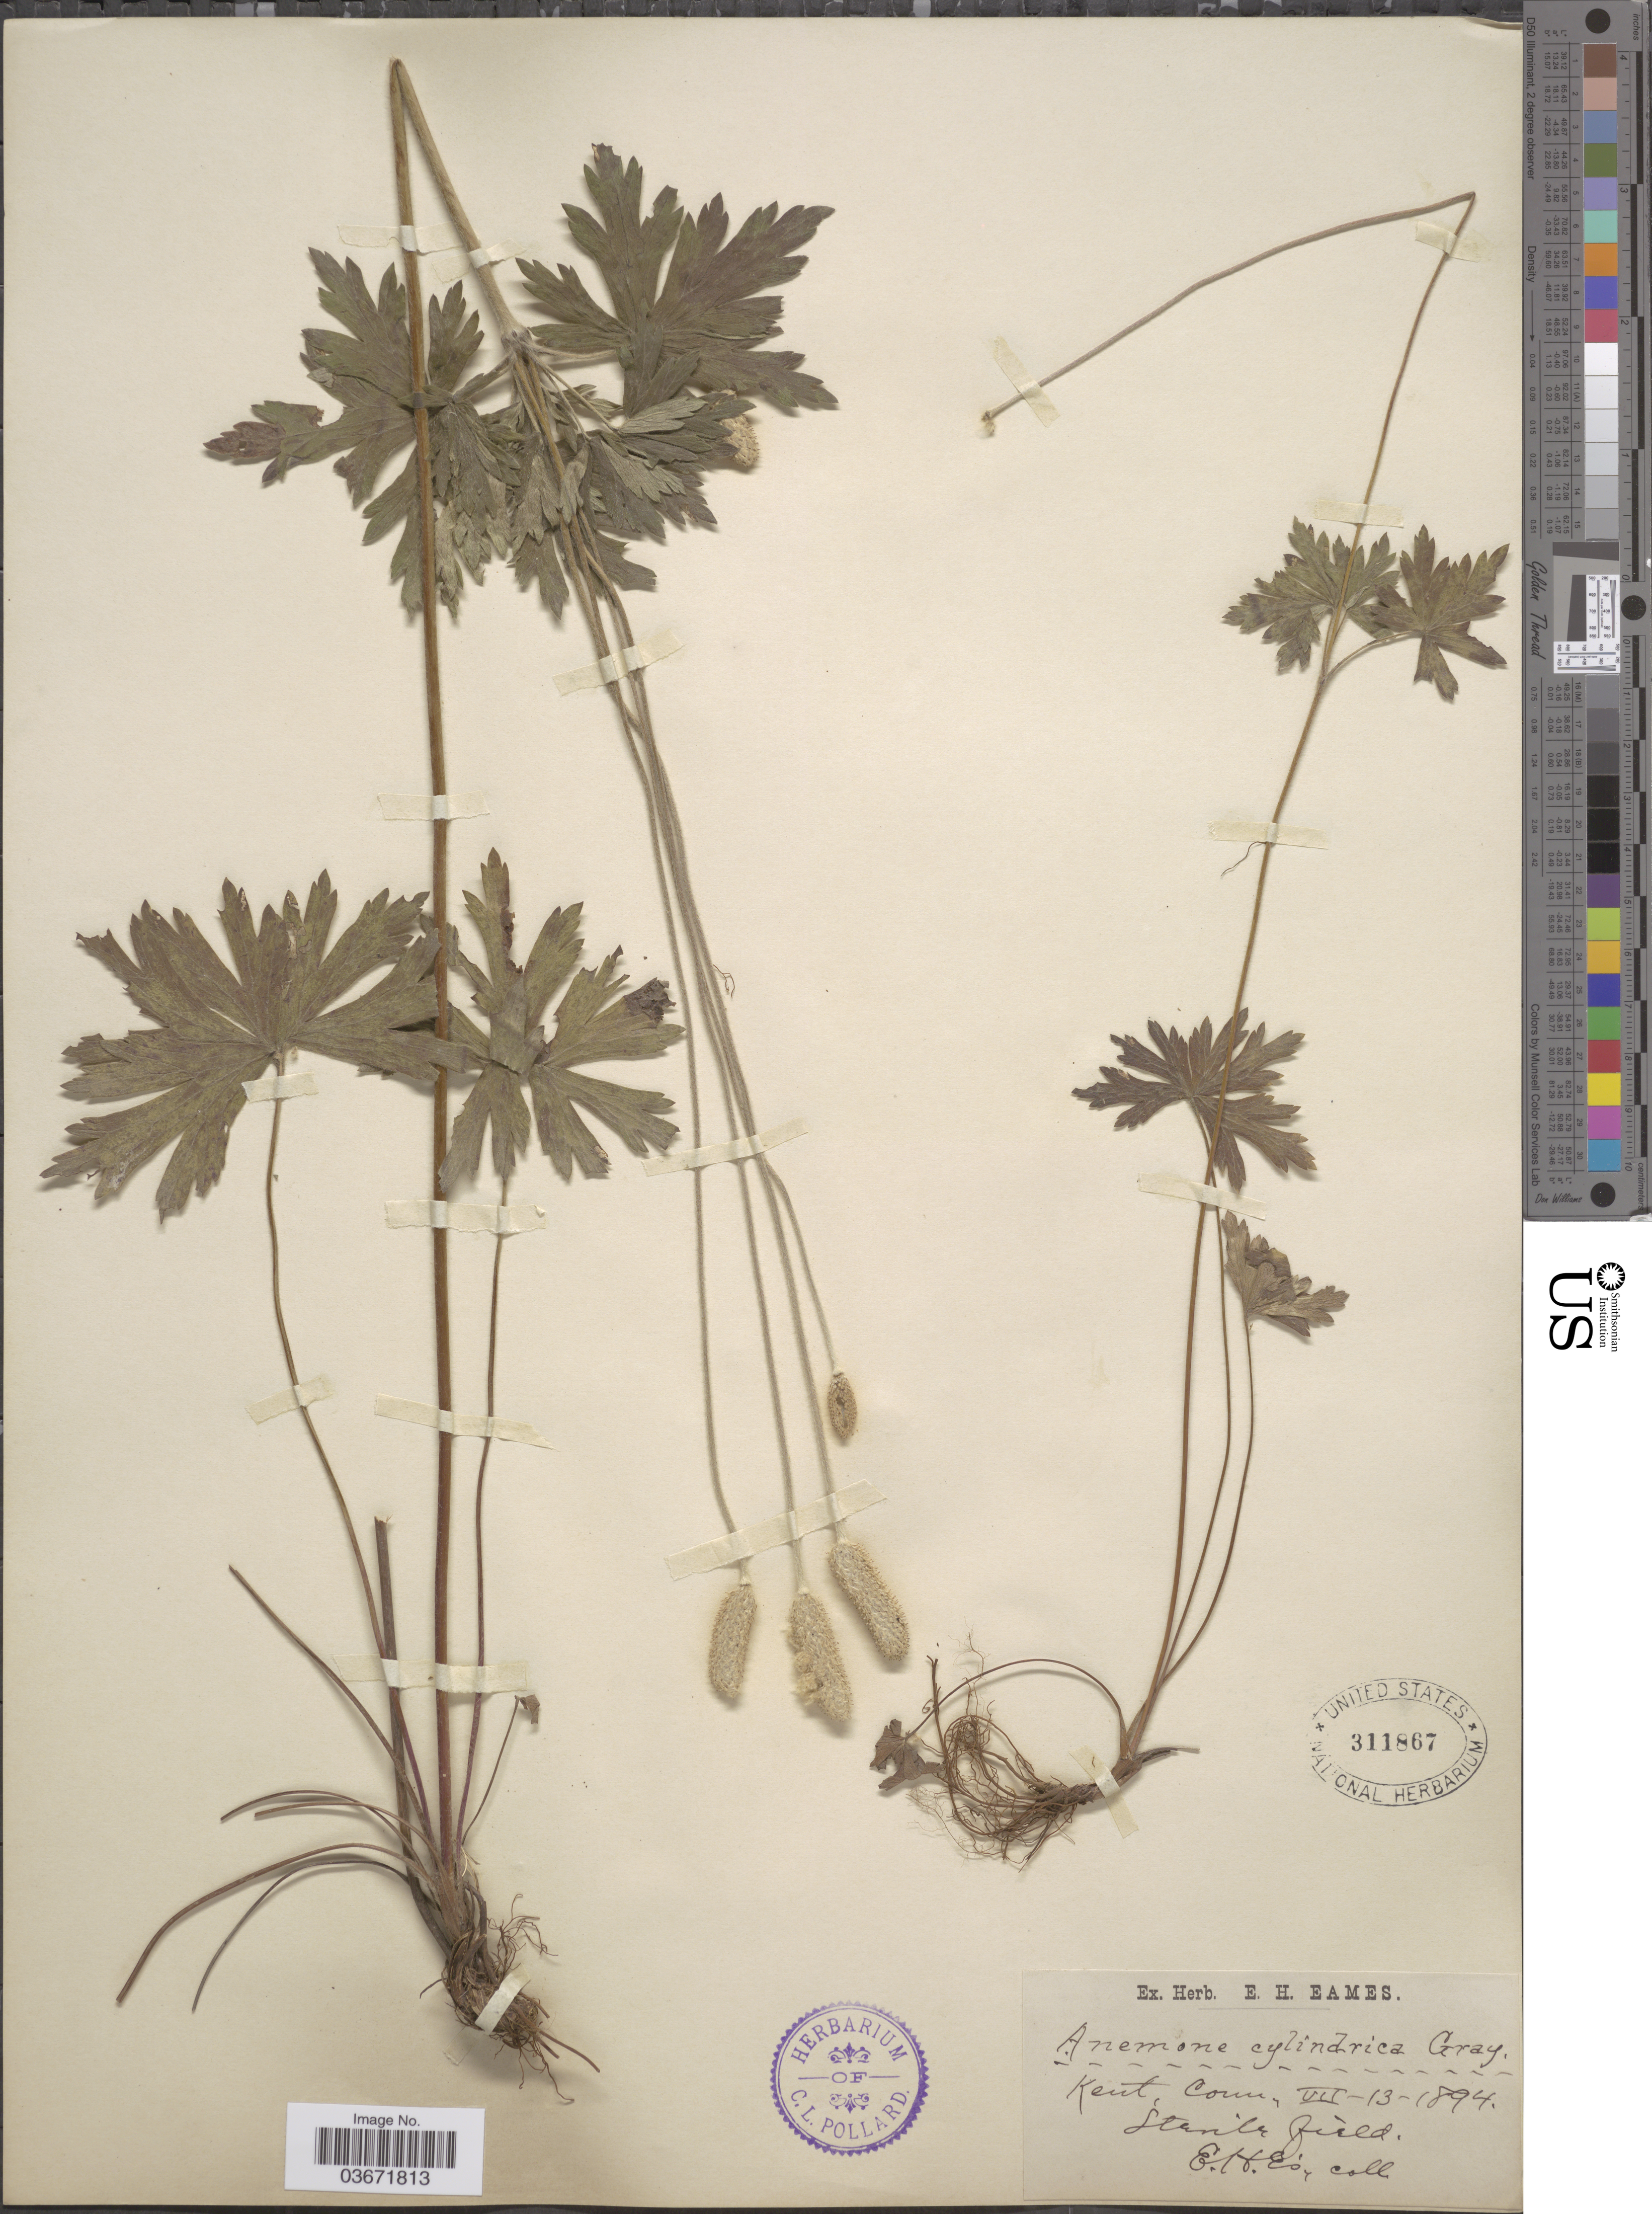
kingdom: Plantae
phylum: Tracheophyta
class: Magnoliopsida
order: Ranunculales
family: Ranunculaceae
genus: Anemone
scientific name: Anemone cylindrica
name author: A. Gray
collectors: E. H. Eames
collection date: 1894-07-13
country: United States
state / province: Connecticut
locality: Kent.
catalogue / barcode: US 311867